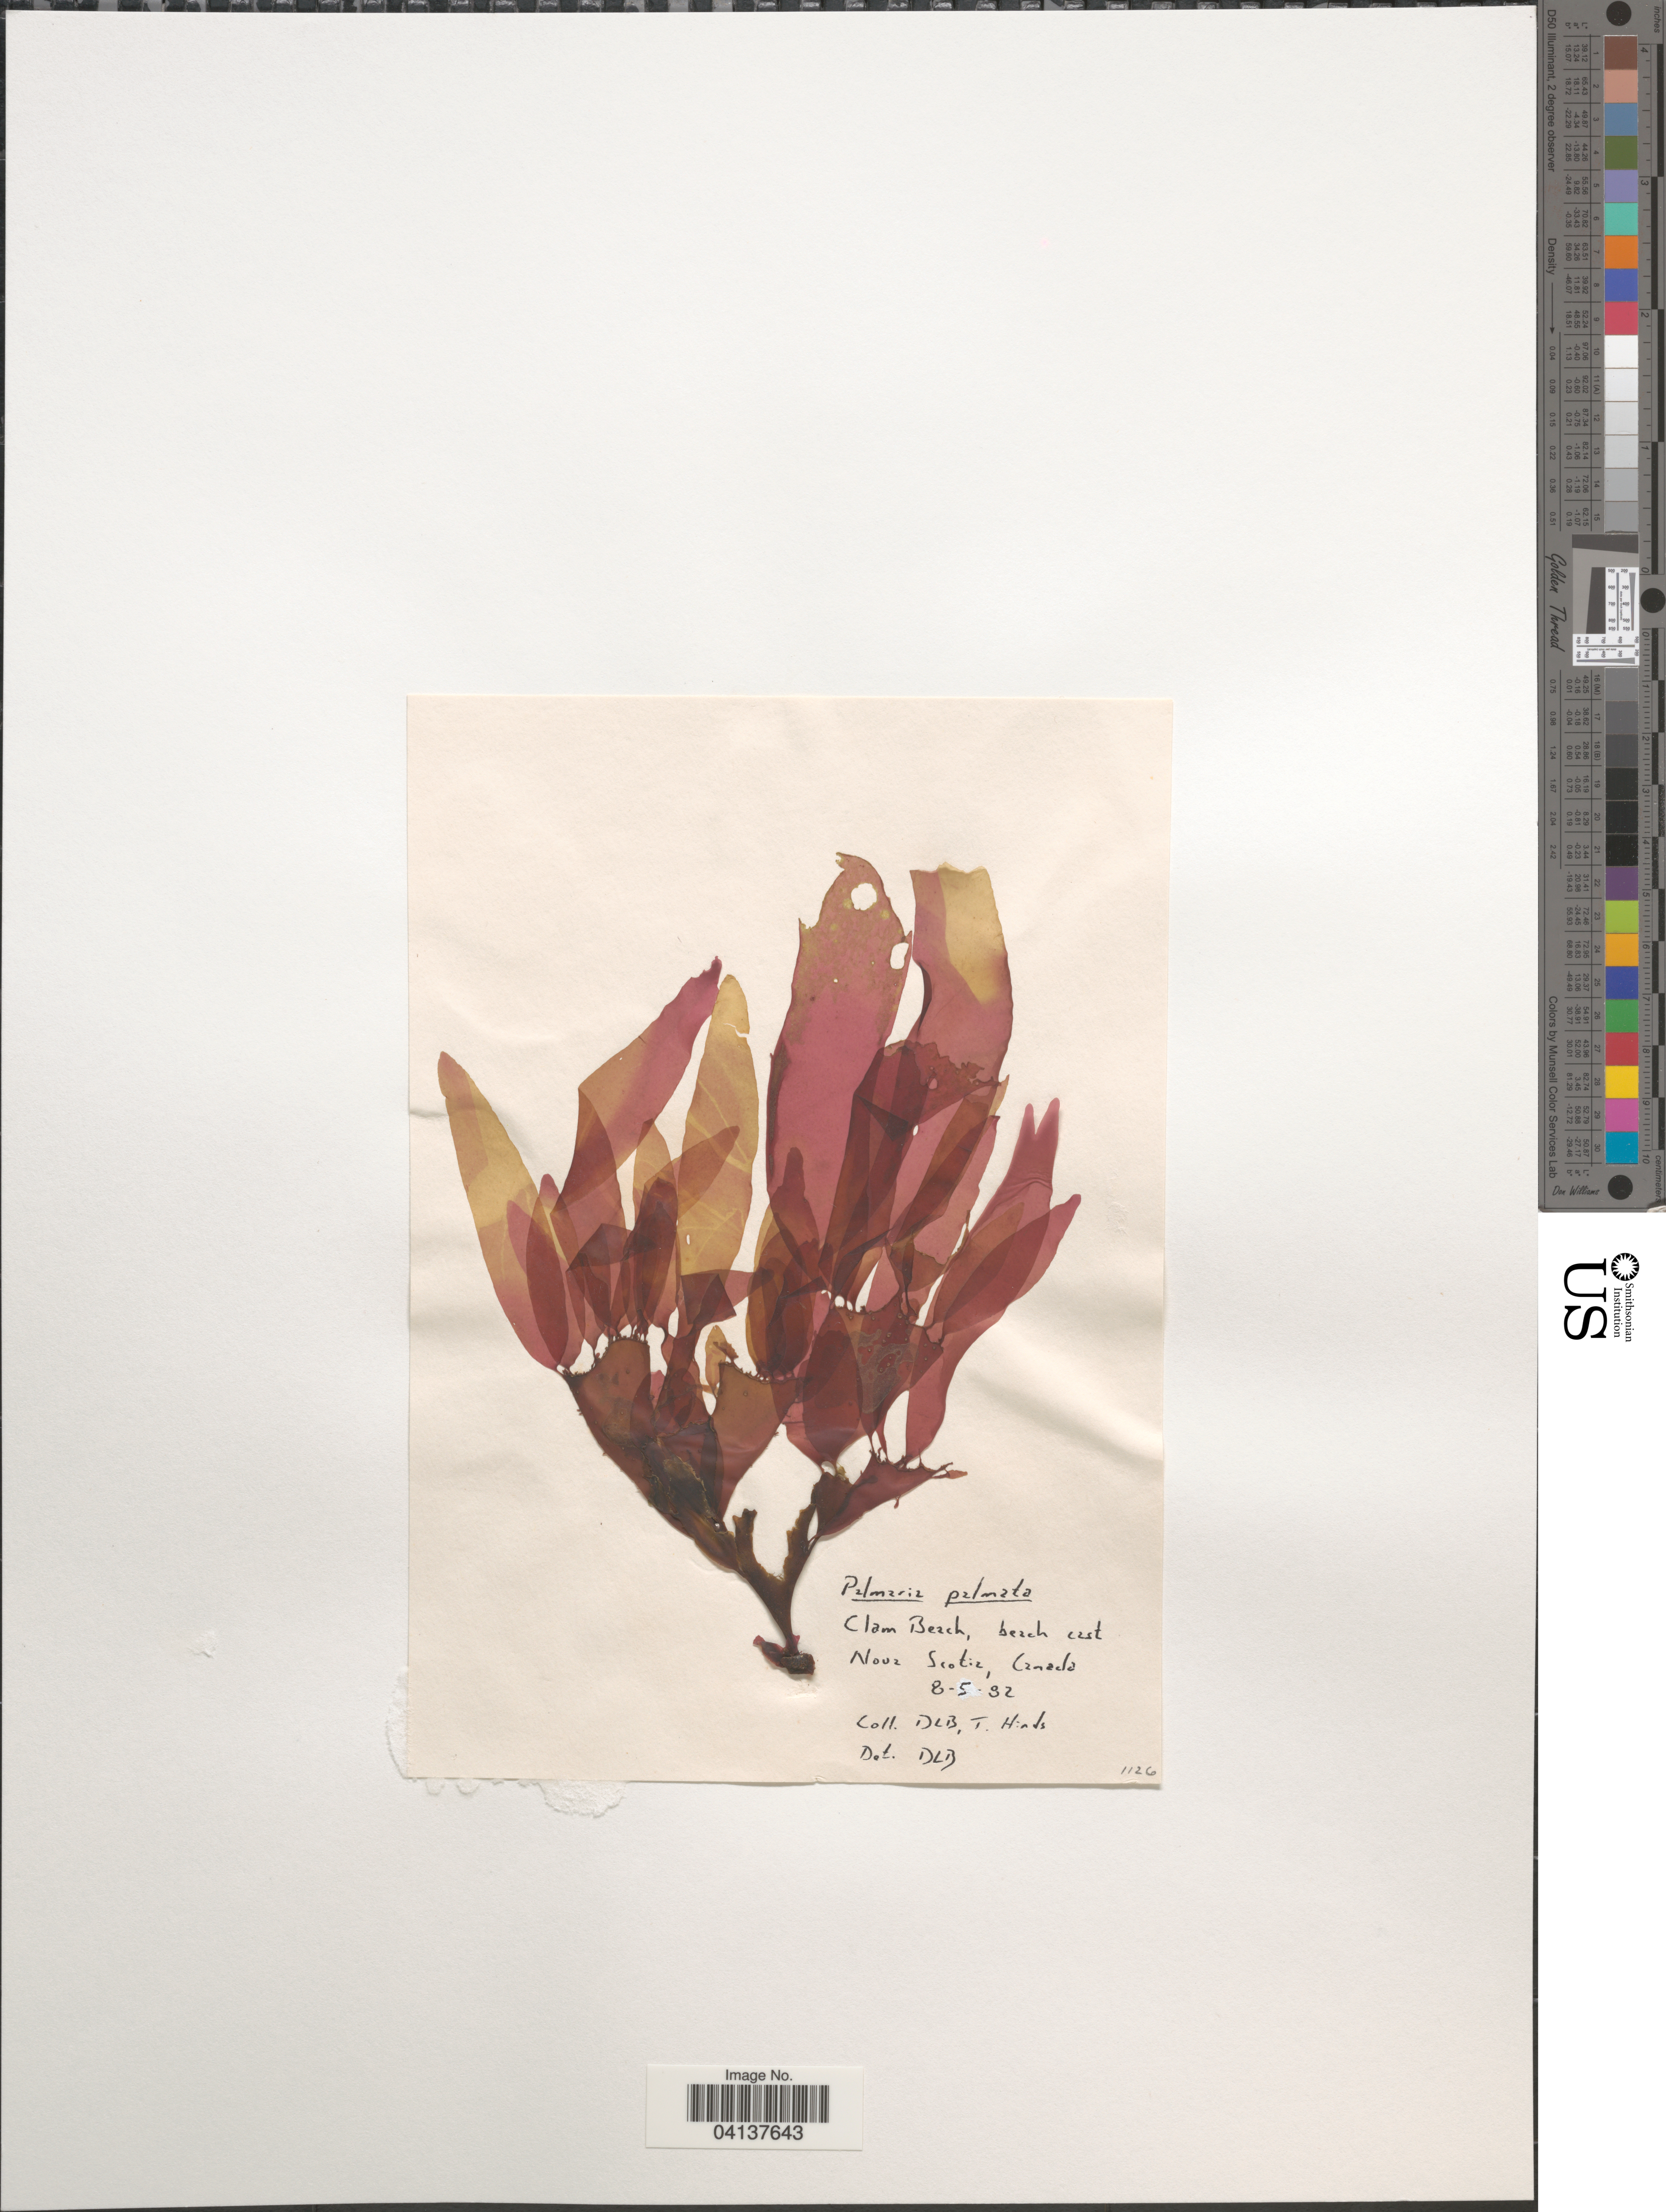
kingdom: Plantae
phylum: Rhodophyta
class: Florideophyceae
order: Palmariales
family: Palmariaceae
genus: Palmaria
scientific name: Palmaria palmata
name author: (L.) F. Weber & D. Mohr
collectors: D. L. B. & T. E. Hinds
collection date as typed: Transcribed d/m/y: 8/5/82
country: Canada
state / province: Nova Scotia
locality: Clam Beach, beach cast.